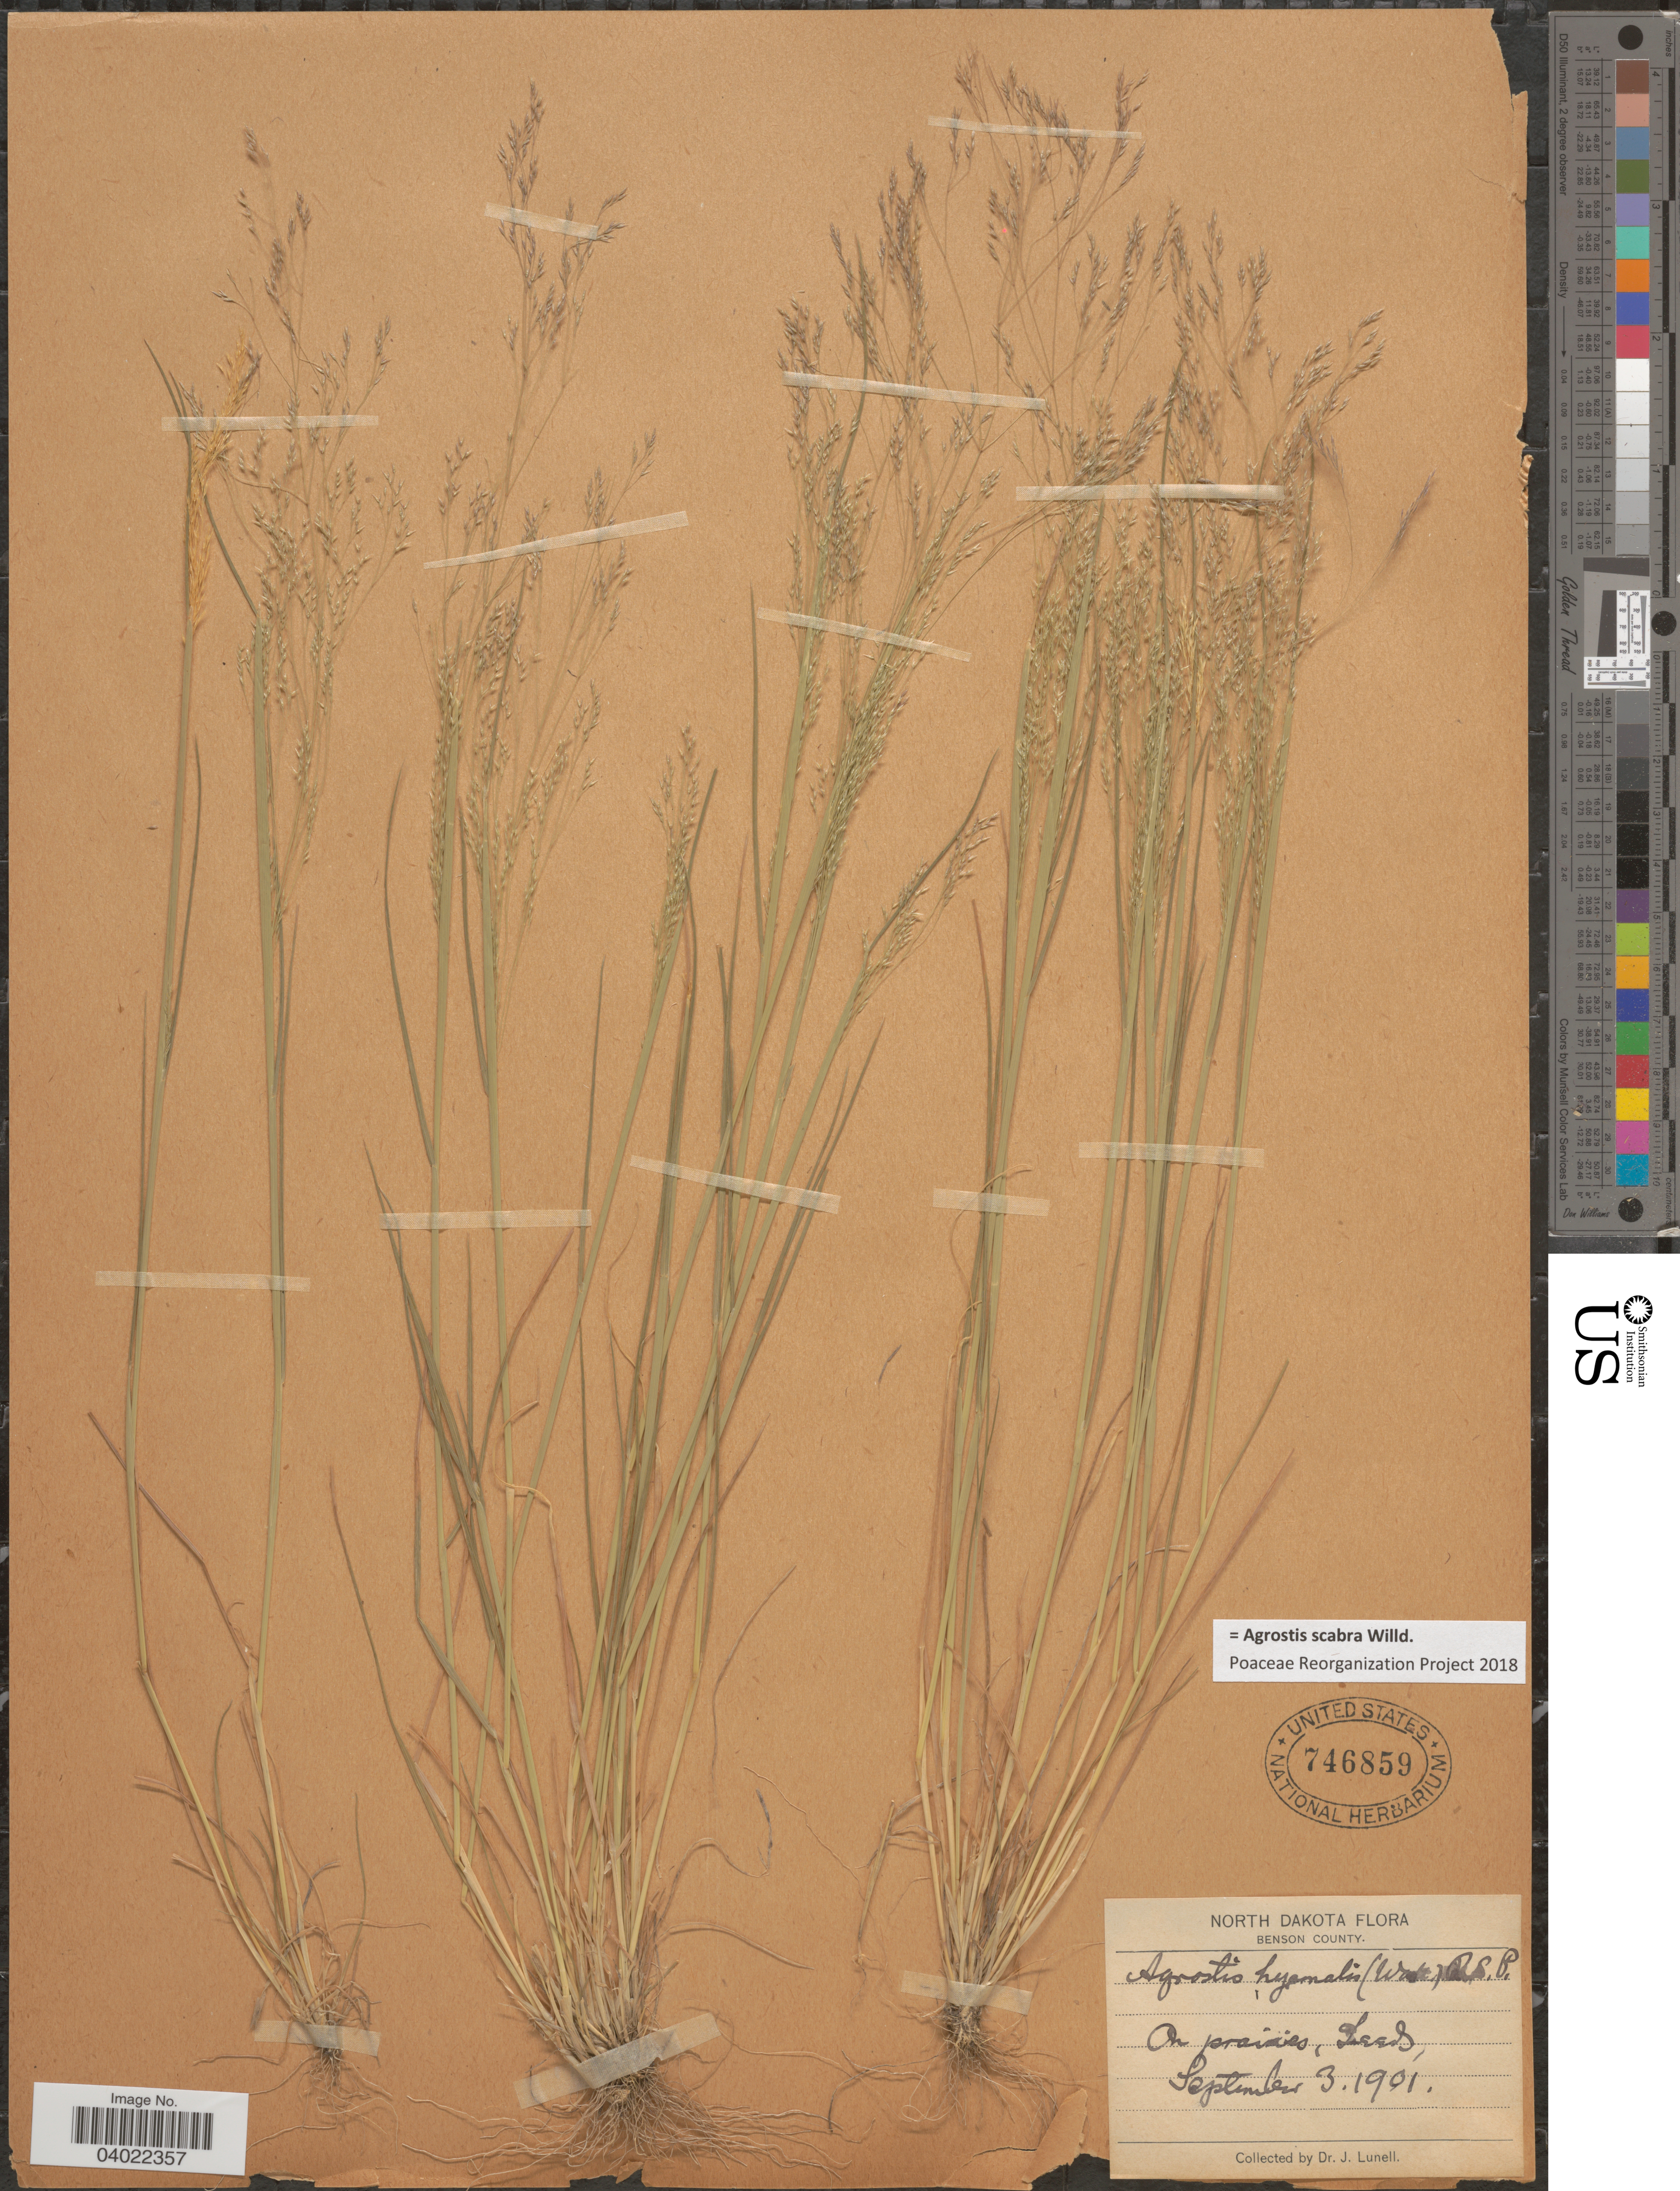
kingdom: Plantae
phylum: Tracheophyta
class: Liliopsida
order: Poales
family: Poaceae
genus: Agrostis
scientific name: Agrostis scabra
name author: Willd.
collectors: J. Lunell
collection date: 1901-09-03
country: United States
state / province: North Dakota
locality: Benson County. On prairie, Leeds.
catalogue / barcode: US 746859